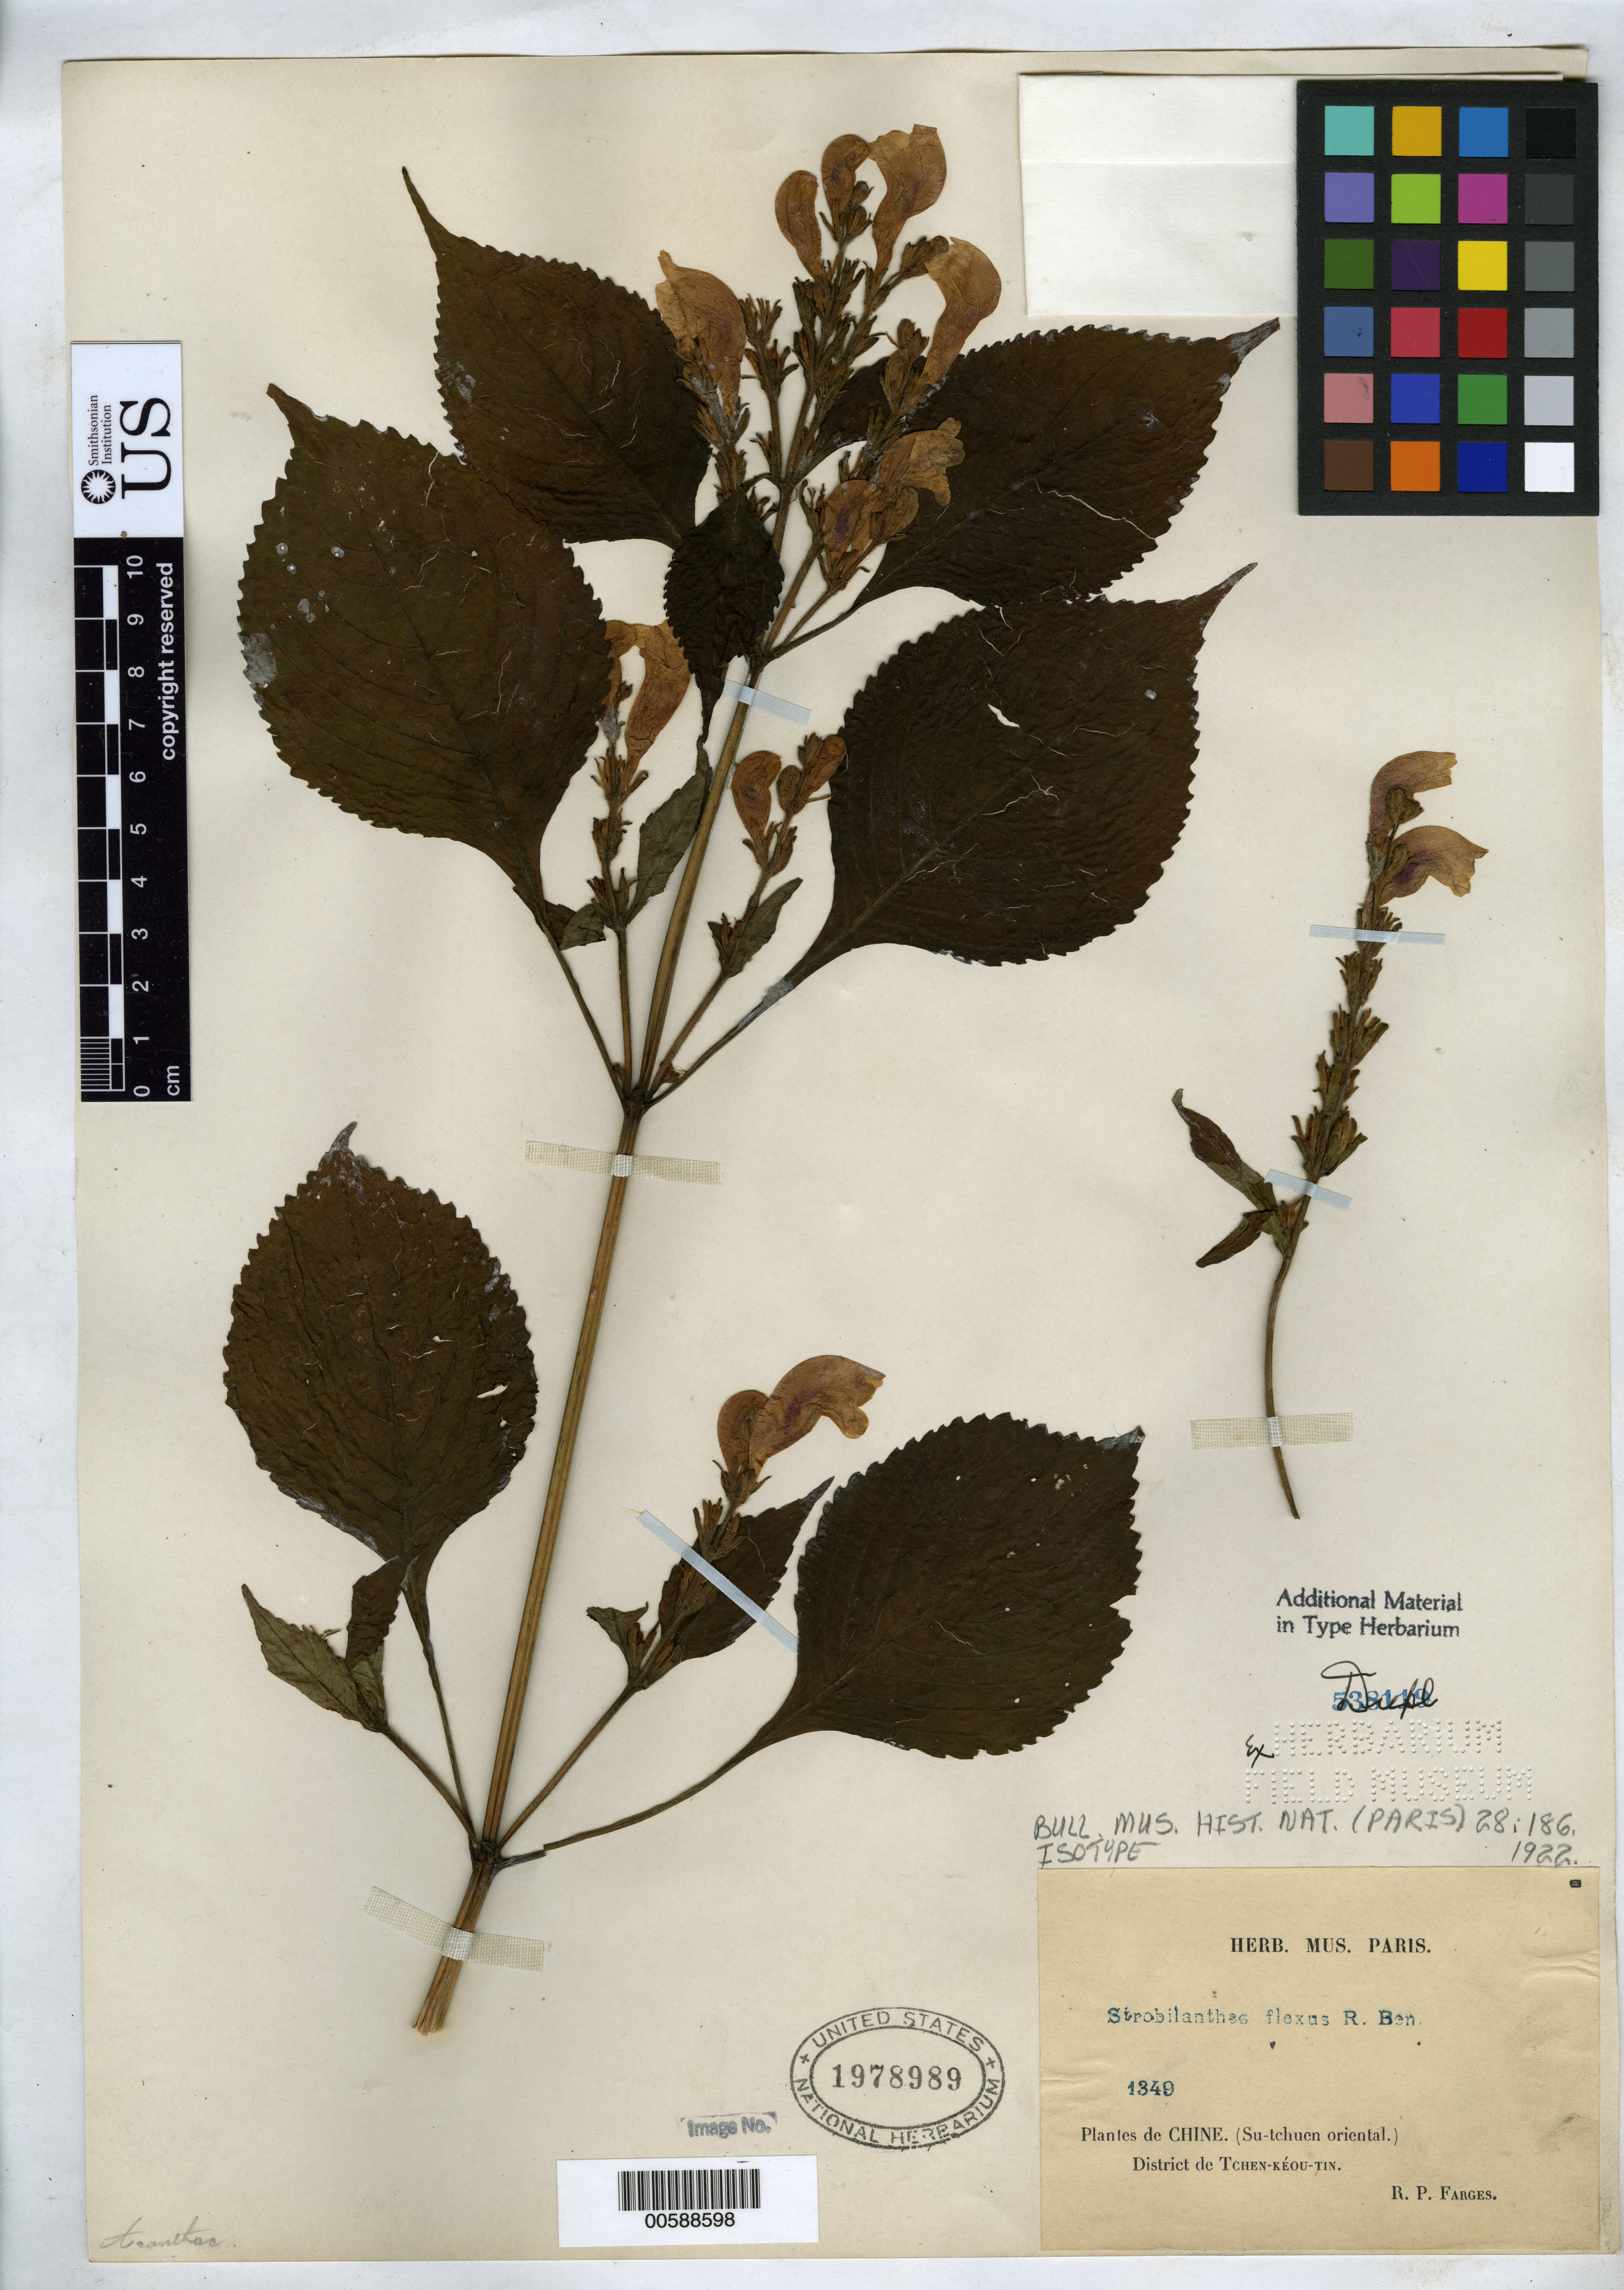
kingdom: Plantae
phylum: Tracheophyta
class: Magnoliopsida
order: Lamiales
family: Acanthaceae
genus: Strobilanthes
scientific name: Strobilanthes flexus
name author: Benoist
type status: Isotype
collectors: R. Farges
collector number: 1349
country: China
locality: Tchen-keou-tin district, se-tchuen oriental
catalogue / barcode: US 1978989